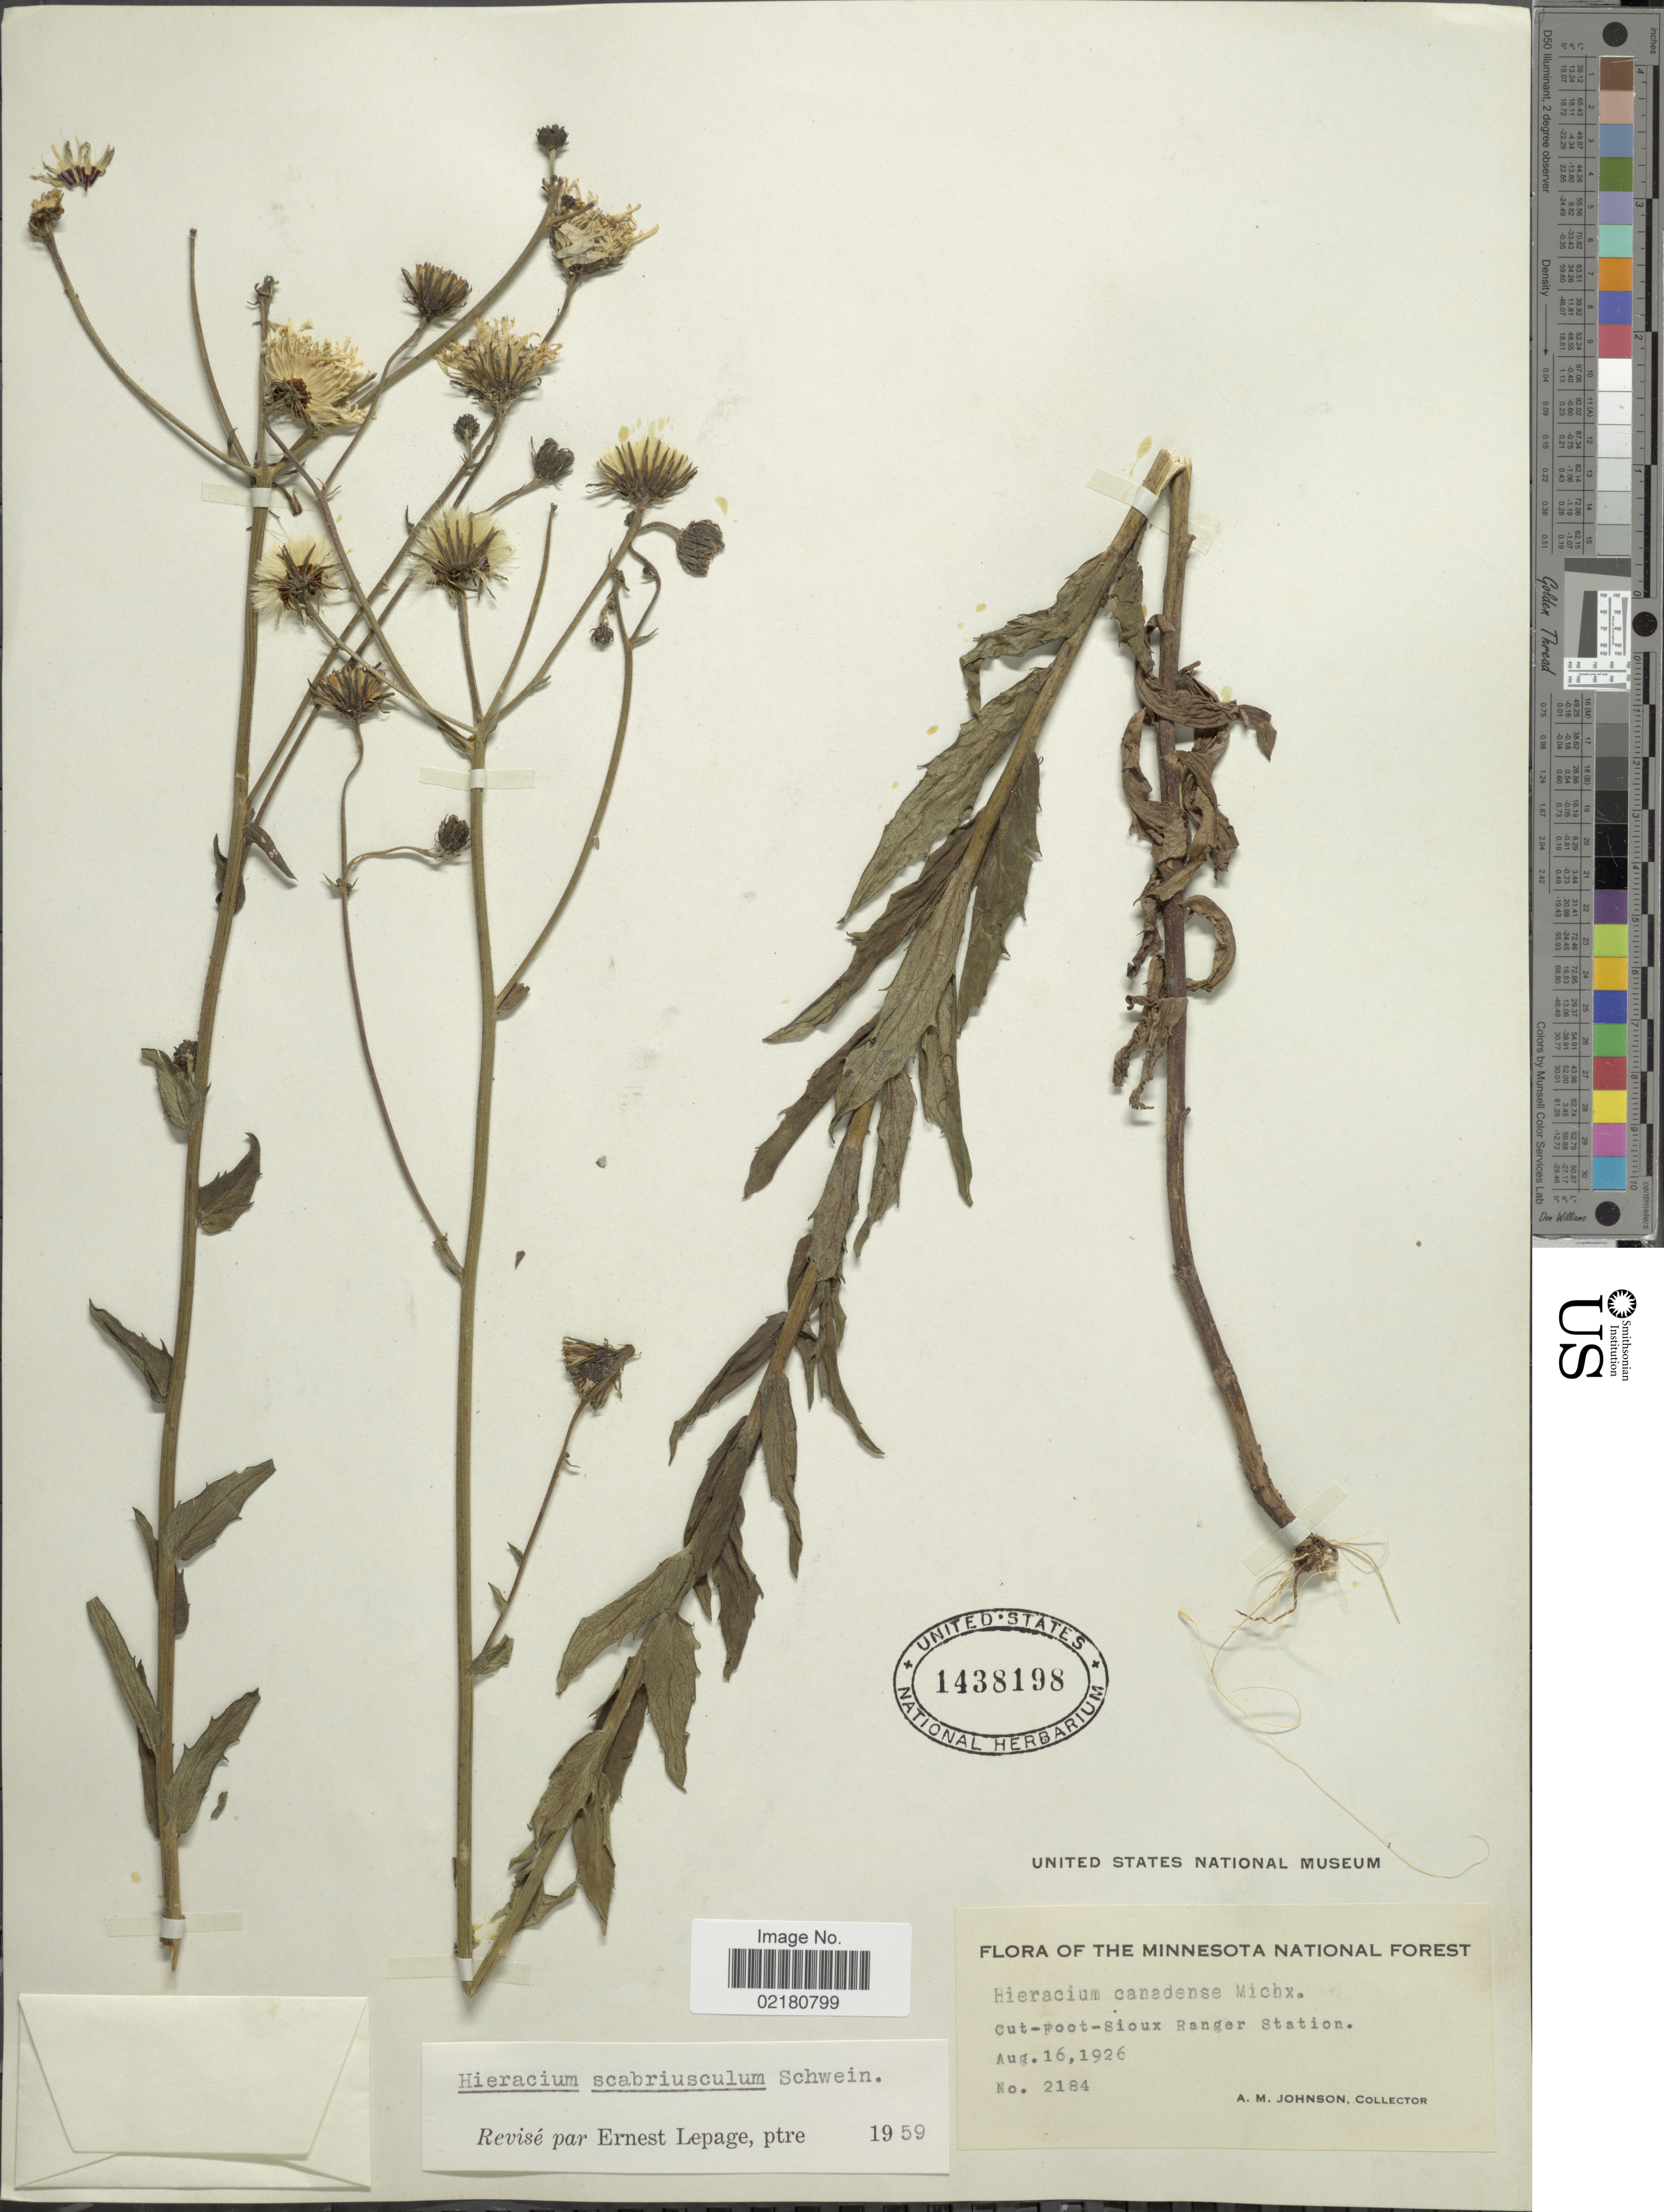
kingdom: Plantae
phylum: Tracheophyta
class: Magnoliopsida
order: Asterales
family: Asteraceae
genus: Hieracium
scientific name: Hieracium umbellatum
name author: L.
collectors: A. M. Johnson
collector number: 2184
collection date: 1926-08-16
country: United States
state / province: Minnesota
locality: Minnesota National forest, cut-foot-Sioux Ranger Station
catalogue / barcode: US 1438198